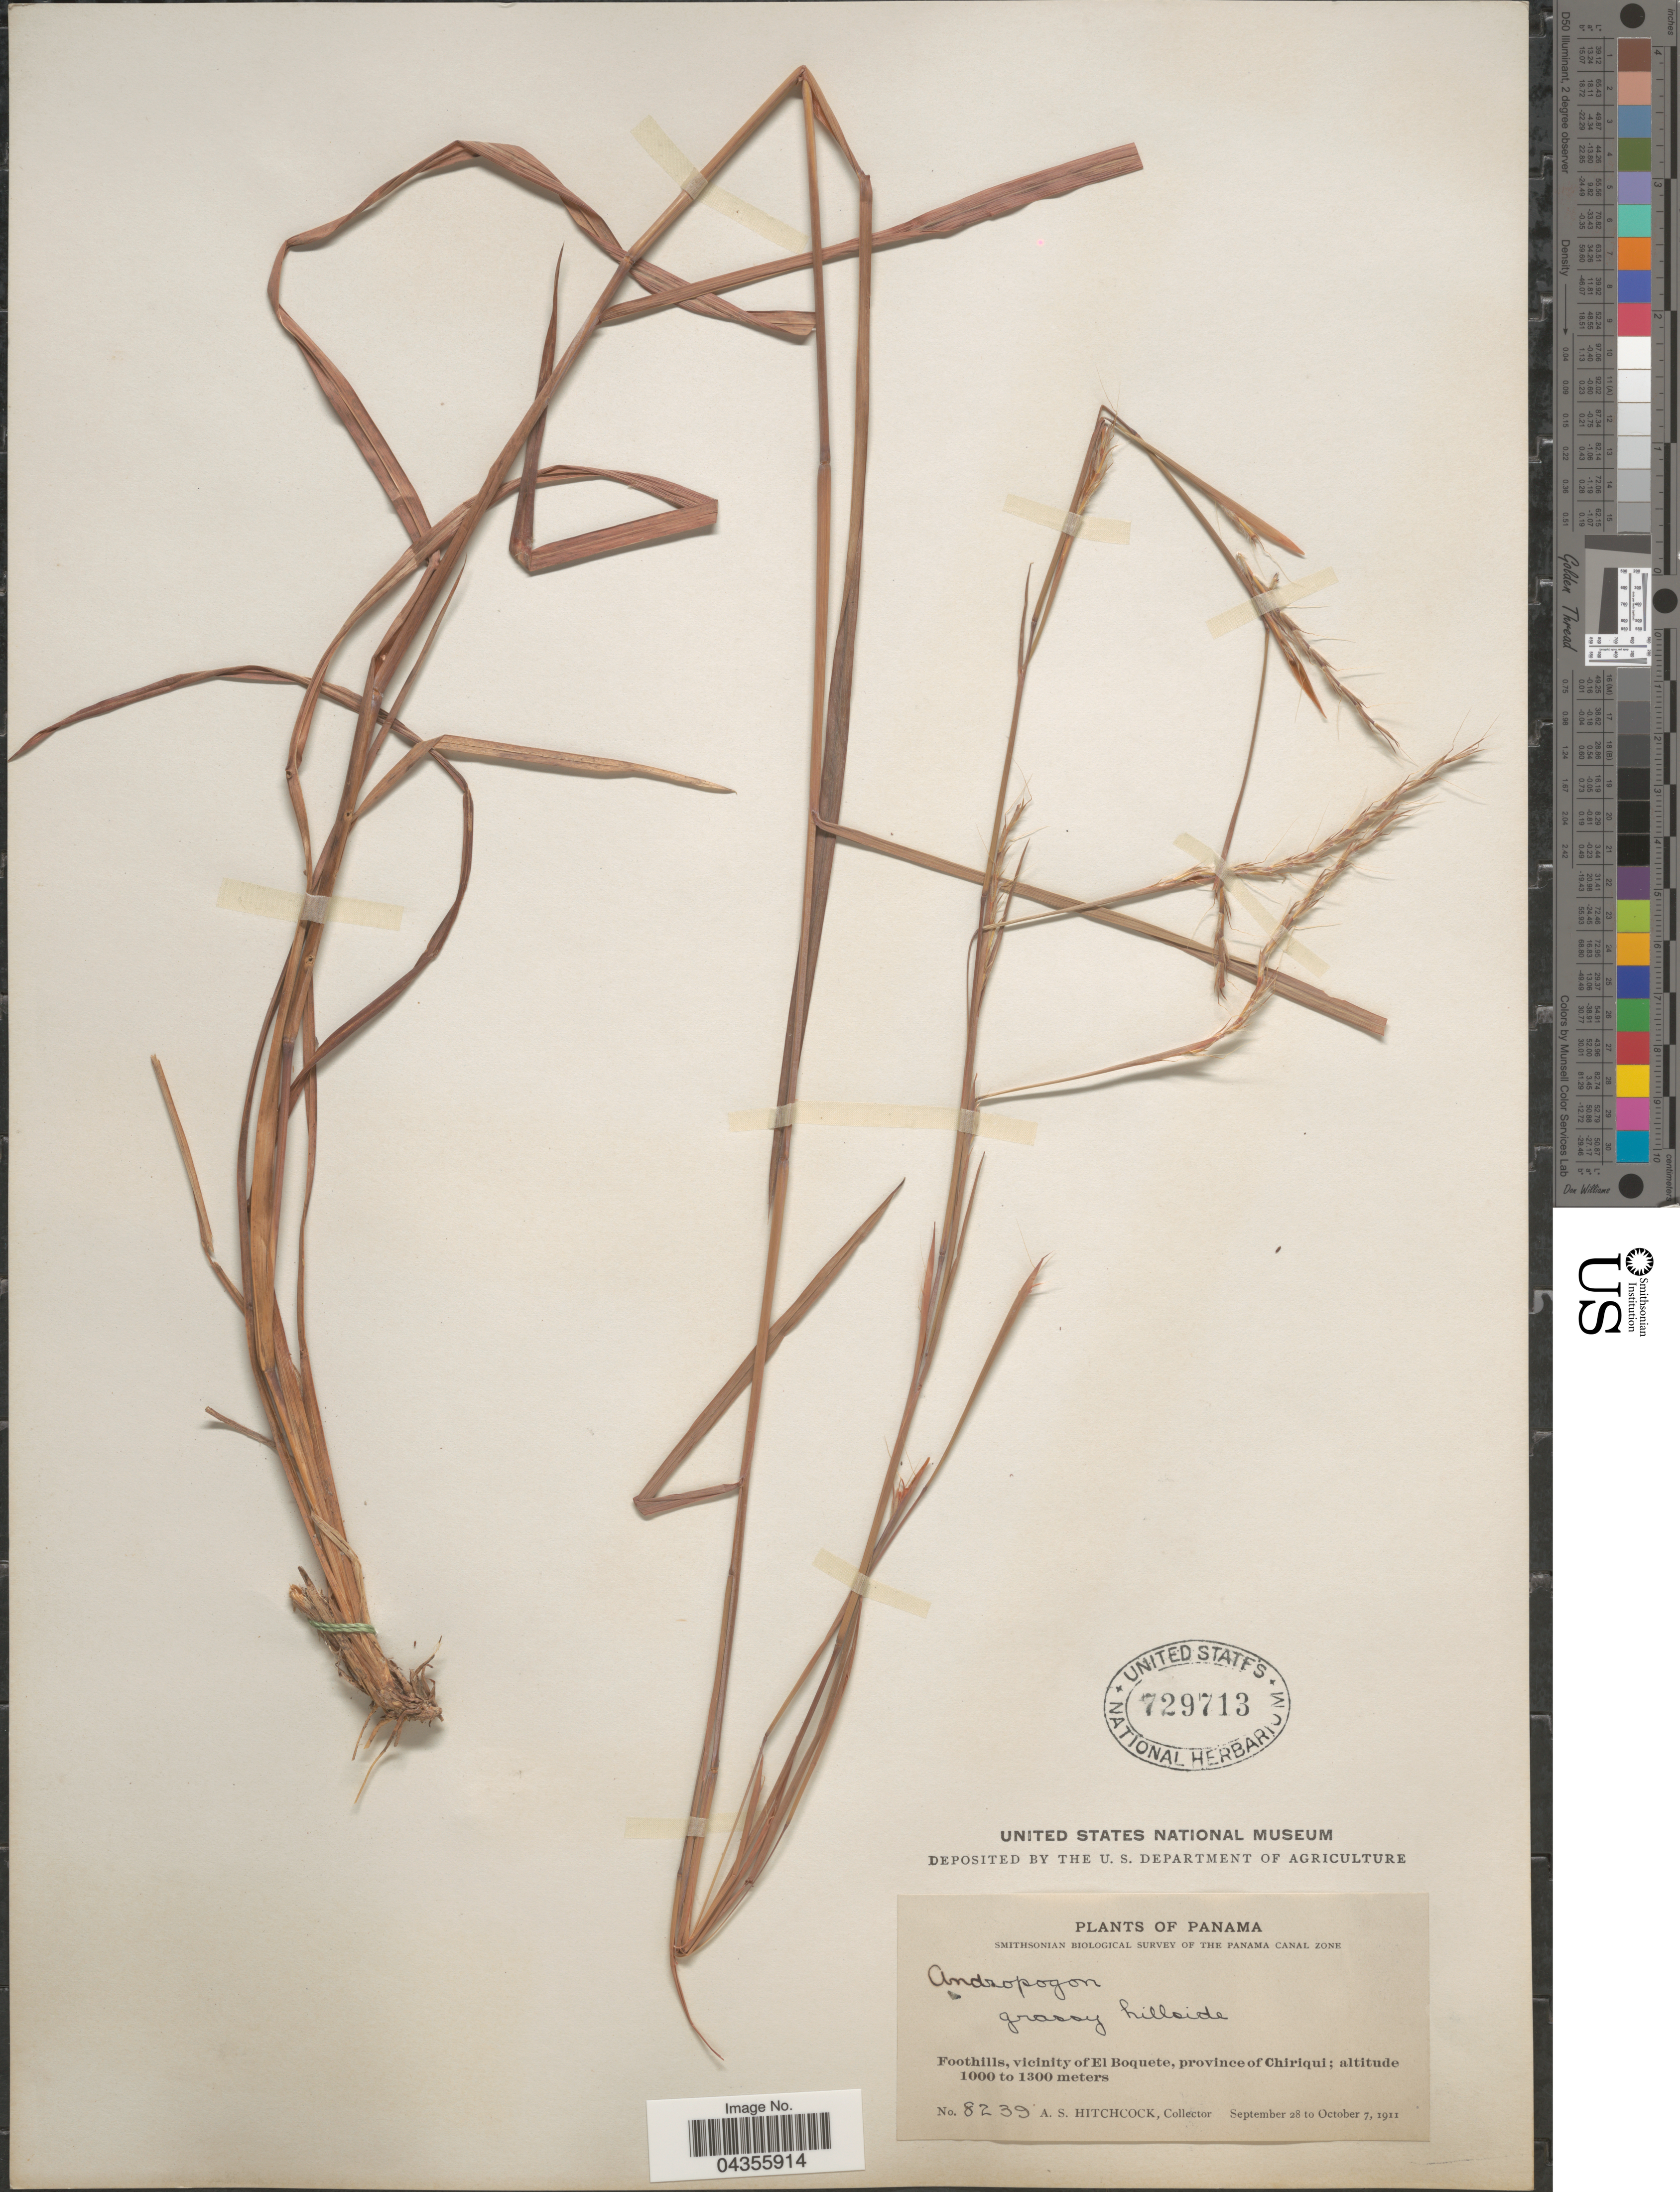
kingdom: Plantae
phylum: Tracheophyta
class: Liliopsida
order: Poales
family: Poaceae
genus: Schizachyrium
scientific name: Schizachyrium sanguineum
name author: (Retz.) Alston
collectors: A. S. Hitchcock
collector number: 8239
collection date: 1911-09-28/1911-10-07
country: Panama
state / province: Chiriqui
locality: Smithsonian Biological Survey of the Panama Canal Zone. Foothills, vicinity of El Boquete.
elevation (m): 1000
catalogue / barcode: US 729713